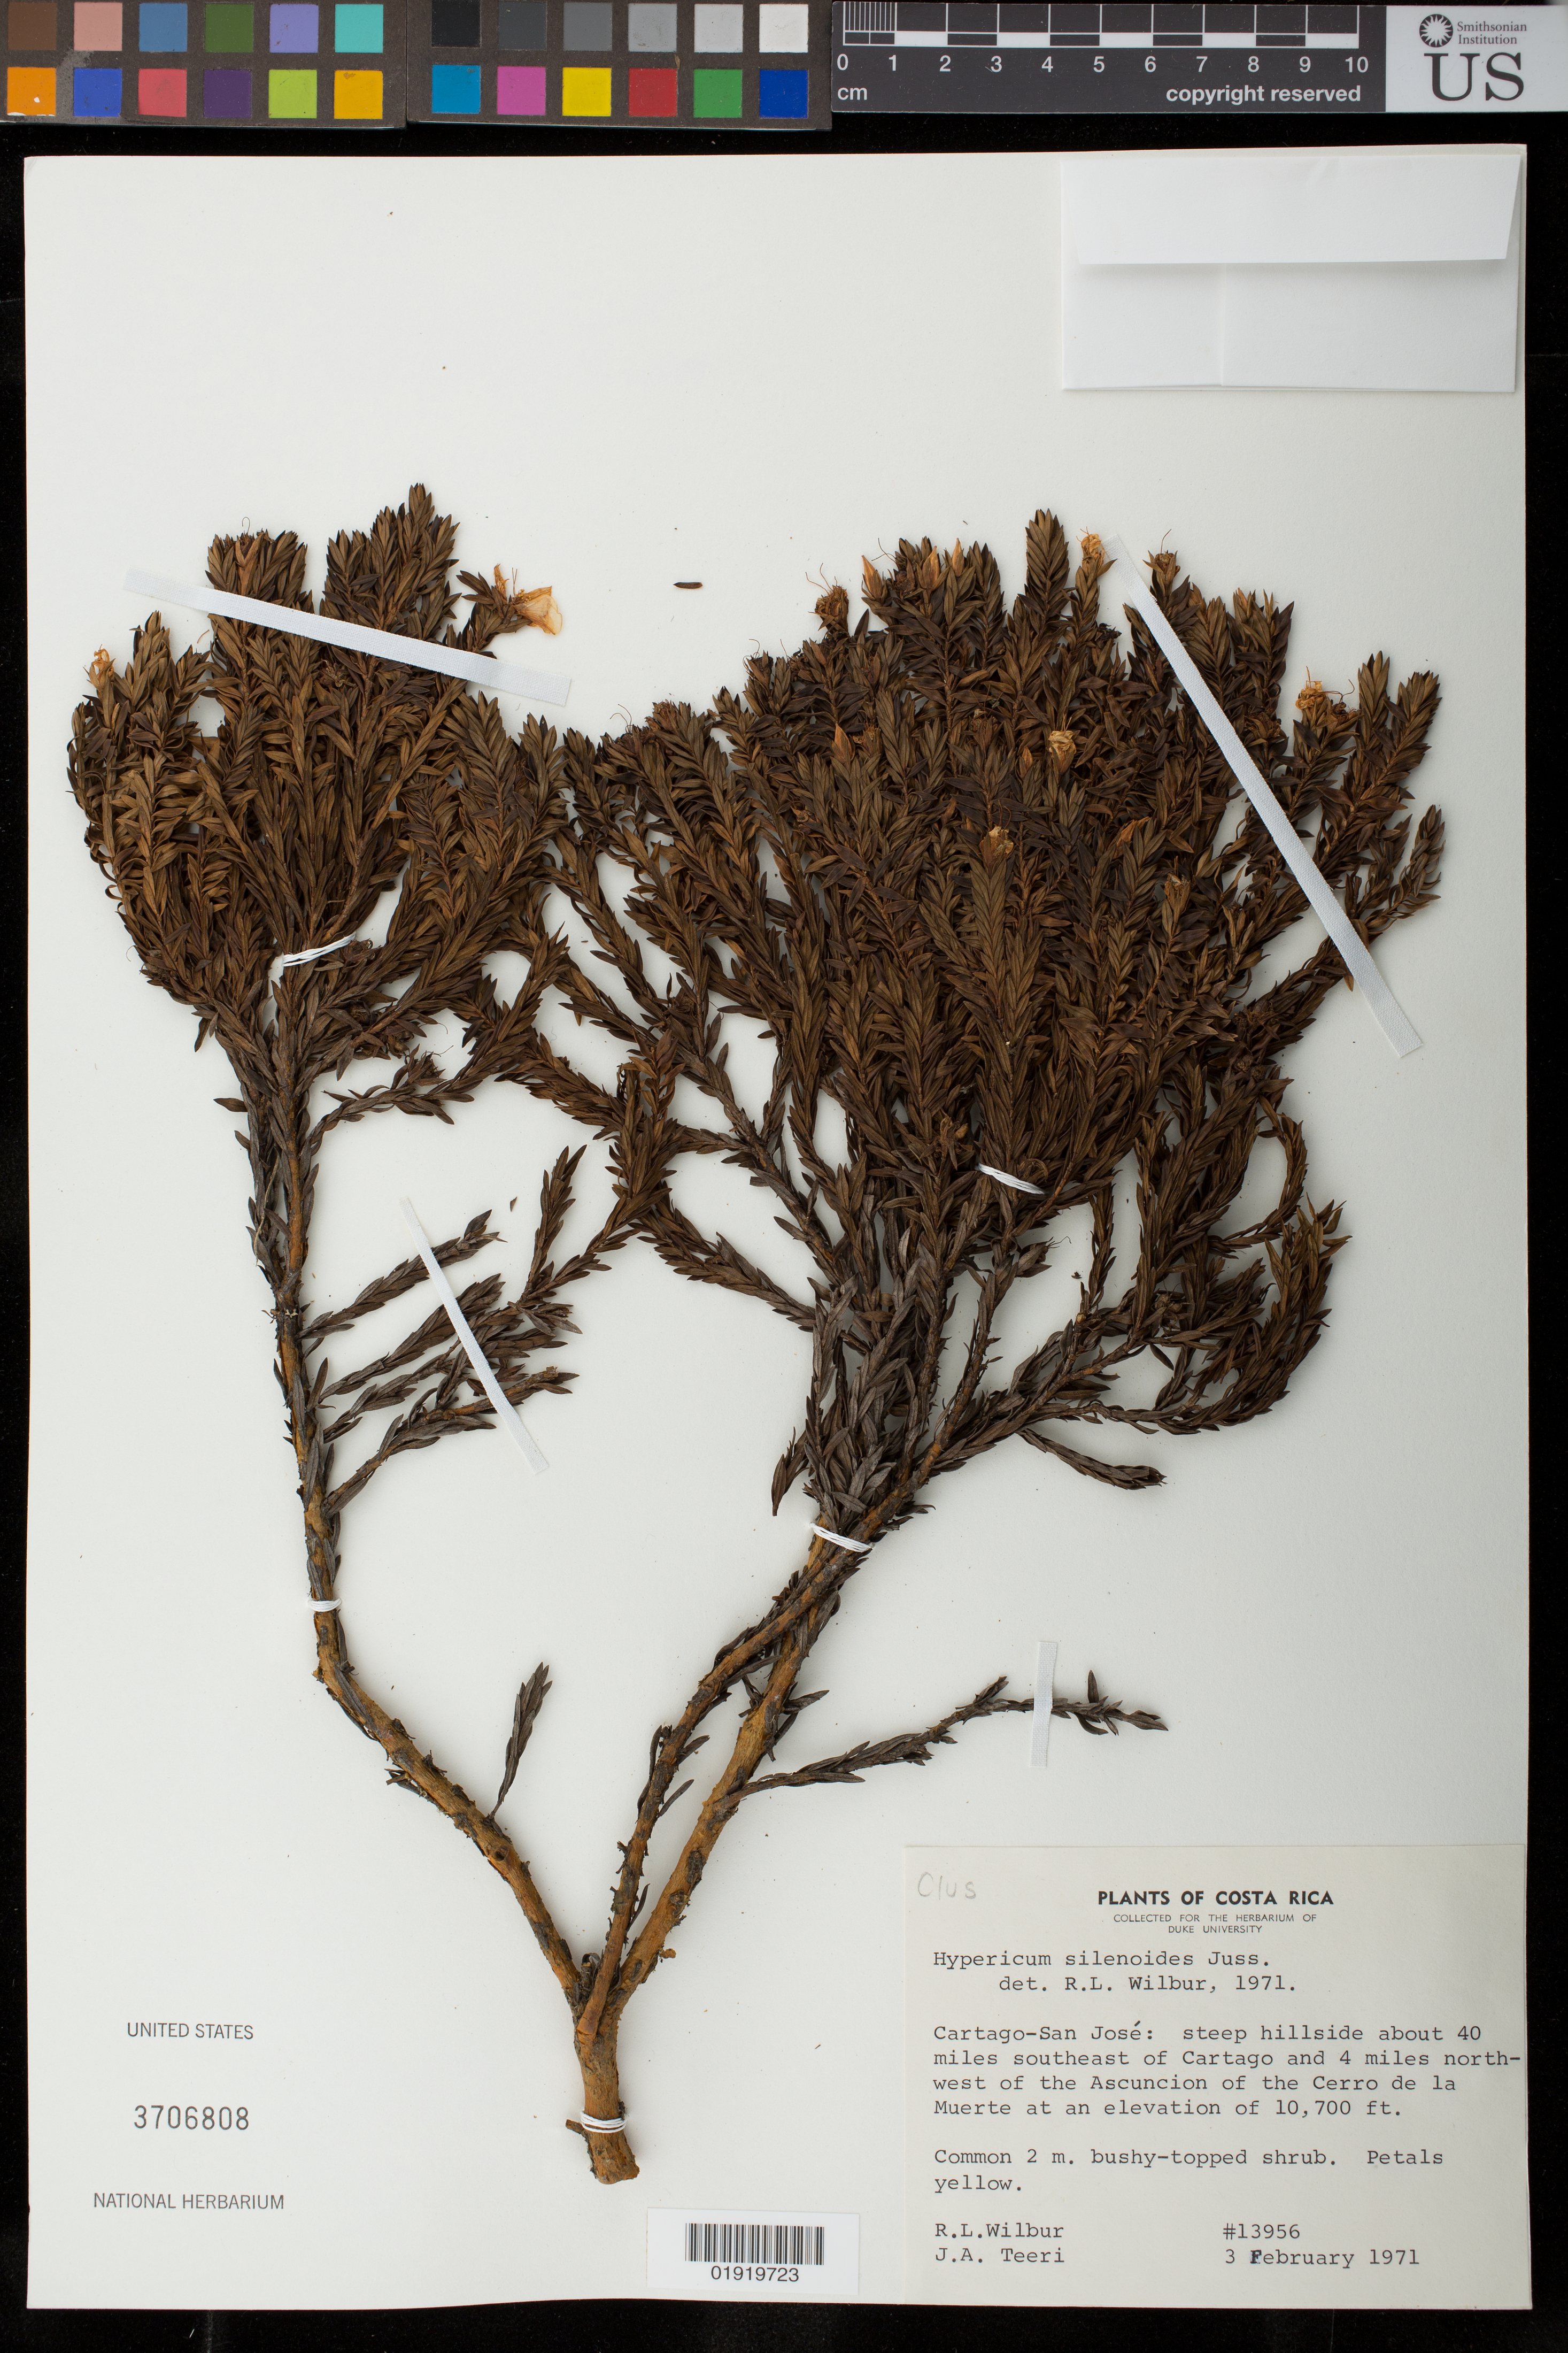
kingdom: Plantae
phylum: Tracheophyta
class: Magnoliopsida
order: Malpighiales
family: Hypericaceae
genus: Hypericum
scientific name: Hypericum silenoides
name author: Juss.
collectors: R. L. Wilbur & J. Teeri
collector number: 13956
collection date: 1971-02-03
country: Costa Rica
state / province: Cartago / San José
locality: Cartago-San José: about 40 miles southeast of Cartago and 4 miles north-west of the Ascuncion of the Cerro de la Muerte.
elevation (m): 3261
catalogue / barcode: US 3706808